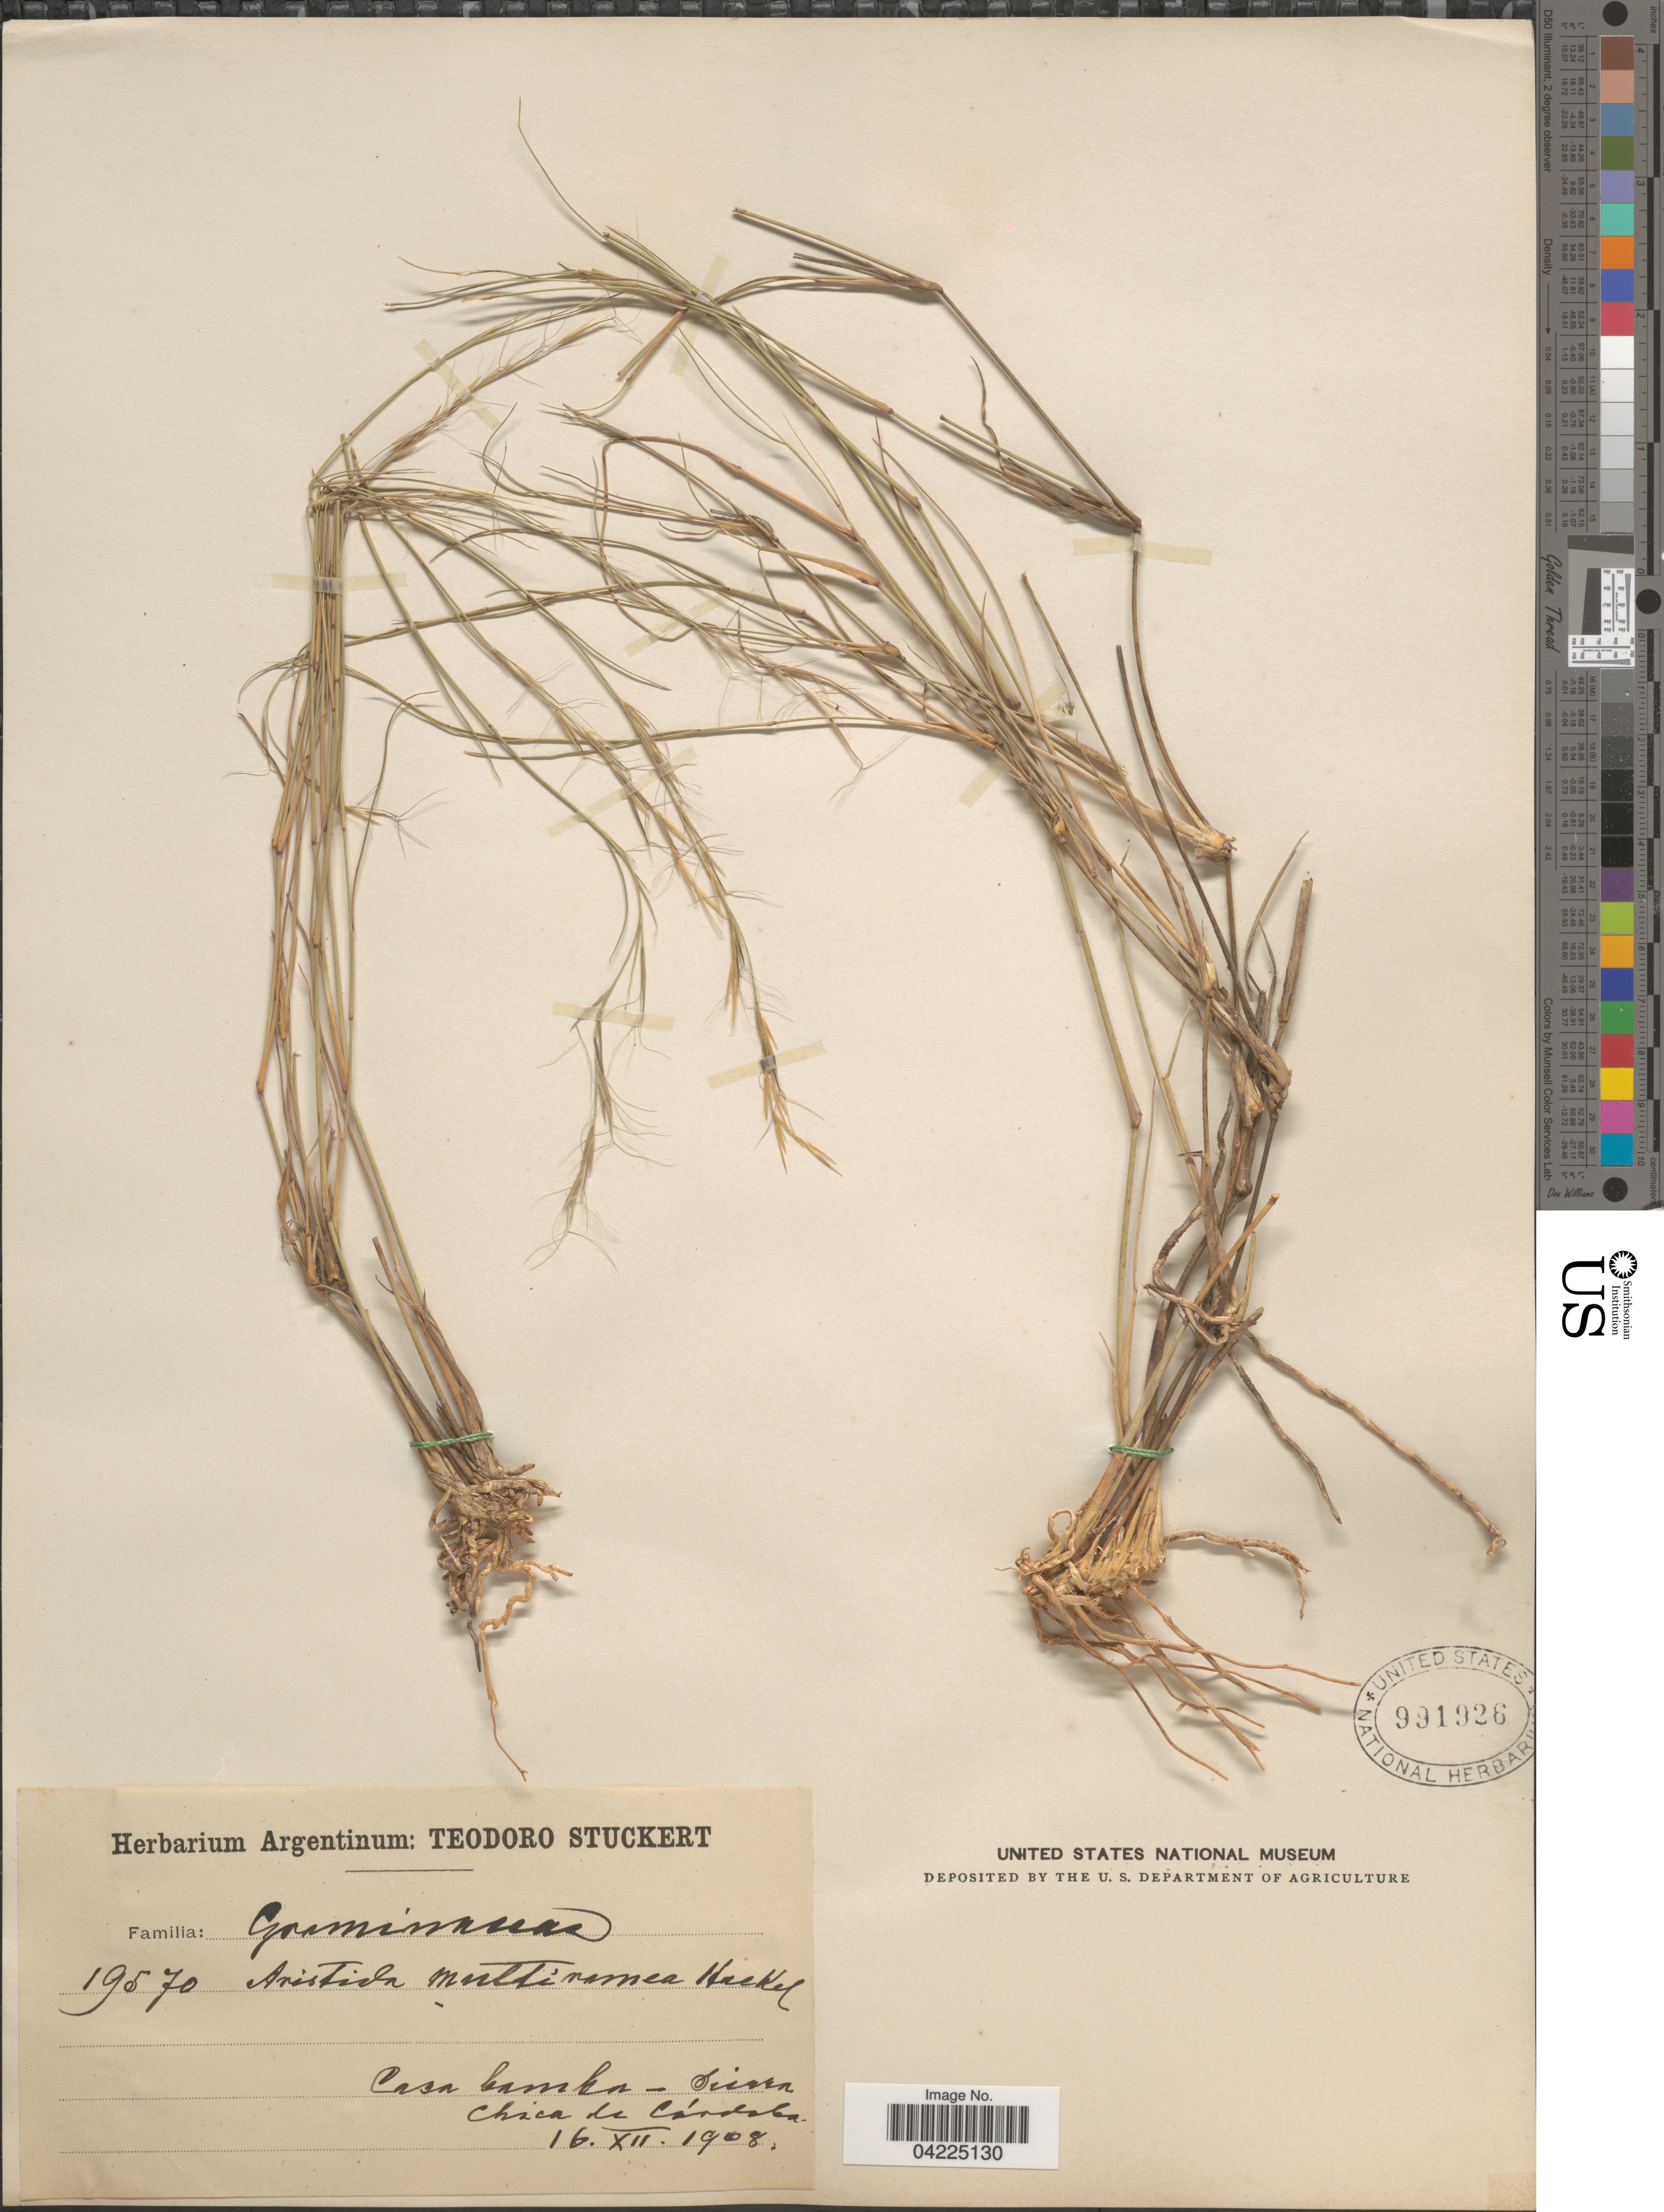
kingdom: Plantae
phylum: Tracheophyta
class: Liliopsida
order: Poales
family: Poaceae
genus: Aristida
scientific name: Aristida multiramea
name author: Hack. in Stuck.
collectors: T. Stuckert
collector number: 19570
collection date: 1908-12-16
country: Argentina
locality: Casa Camba - Sierra Chica de Cardoba.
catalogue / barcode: US 991926